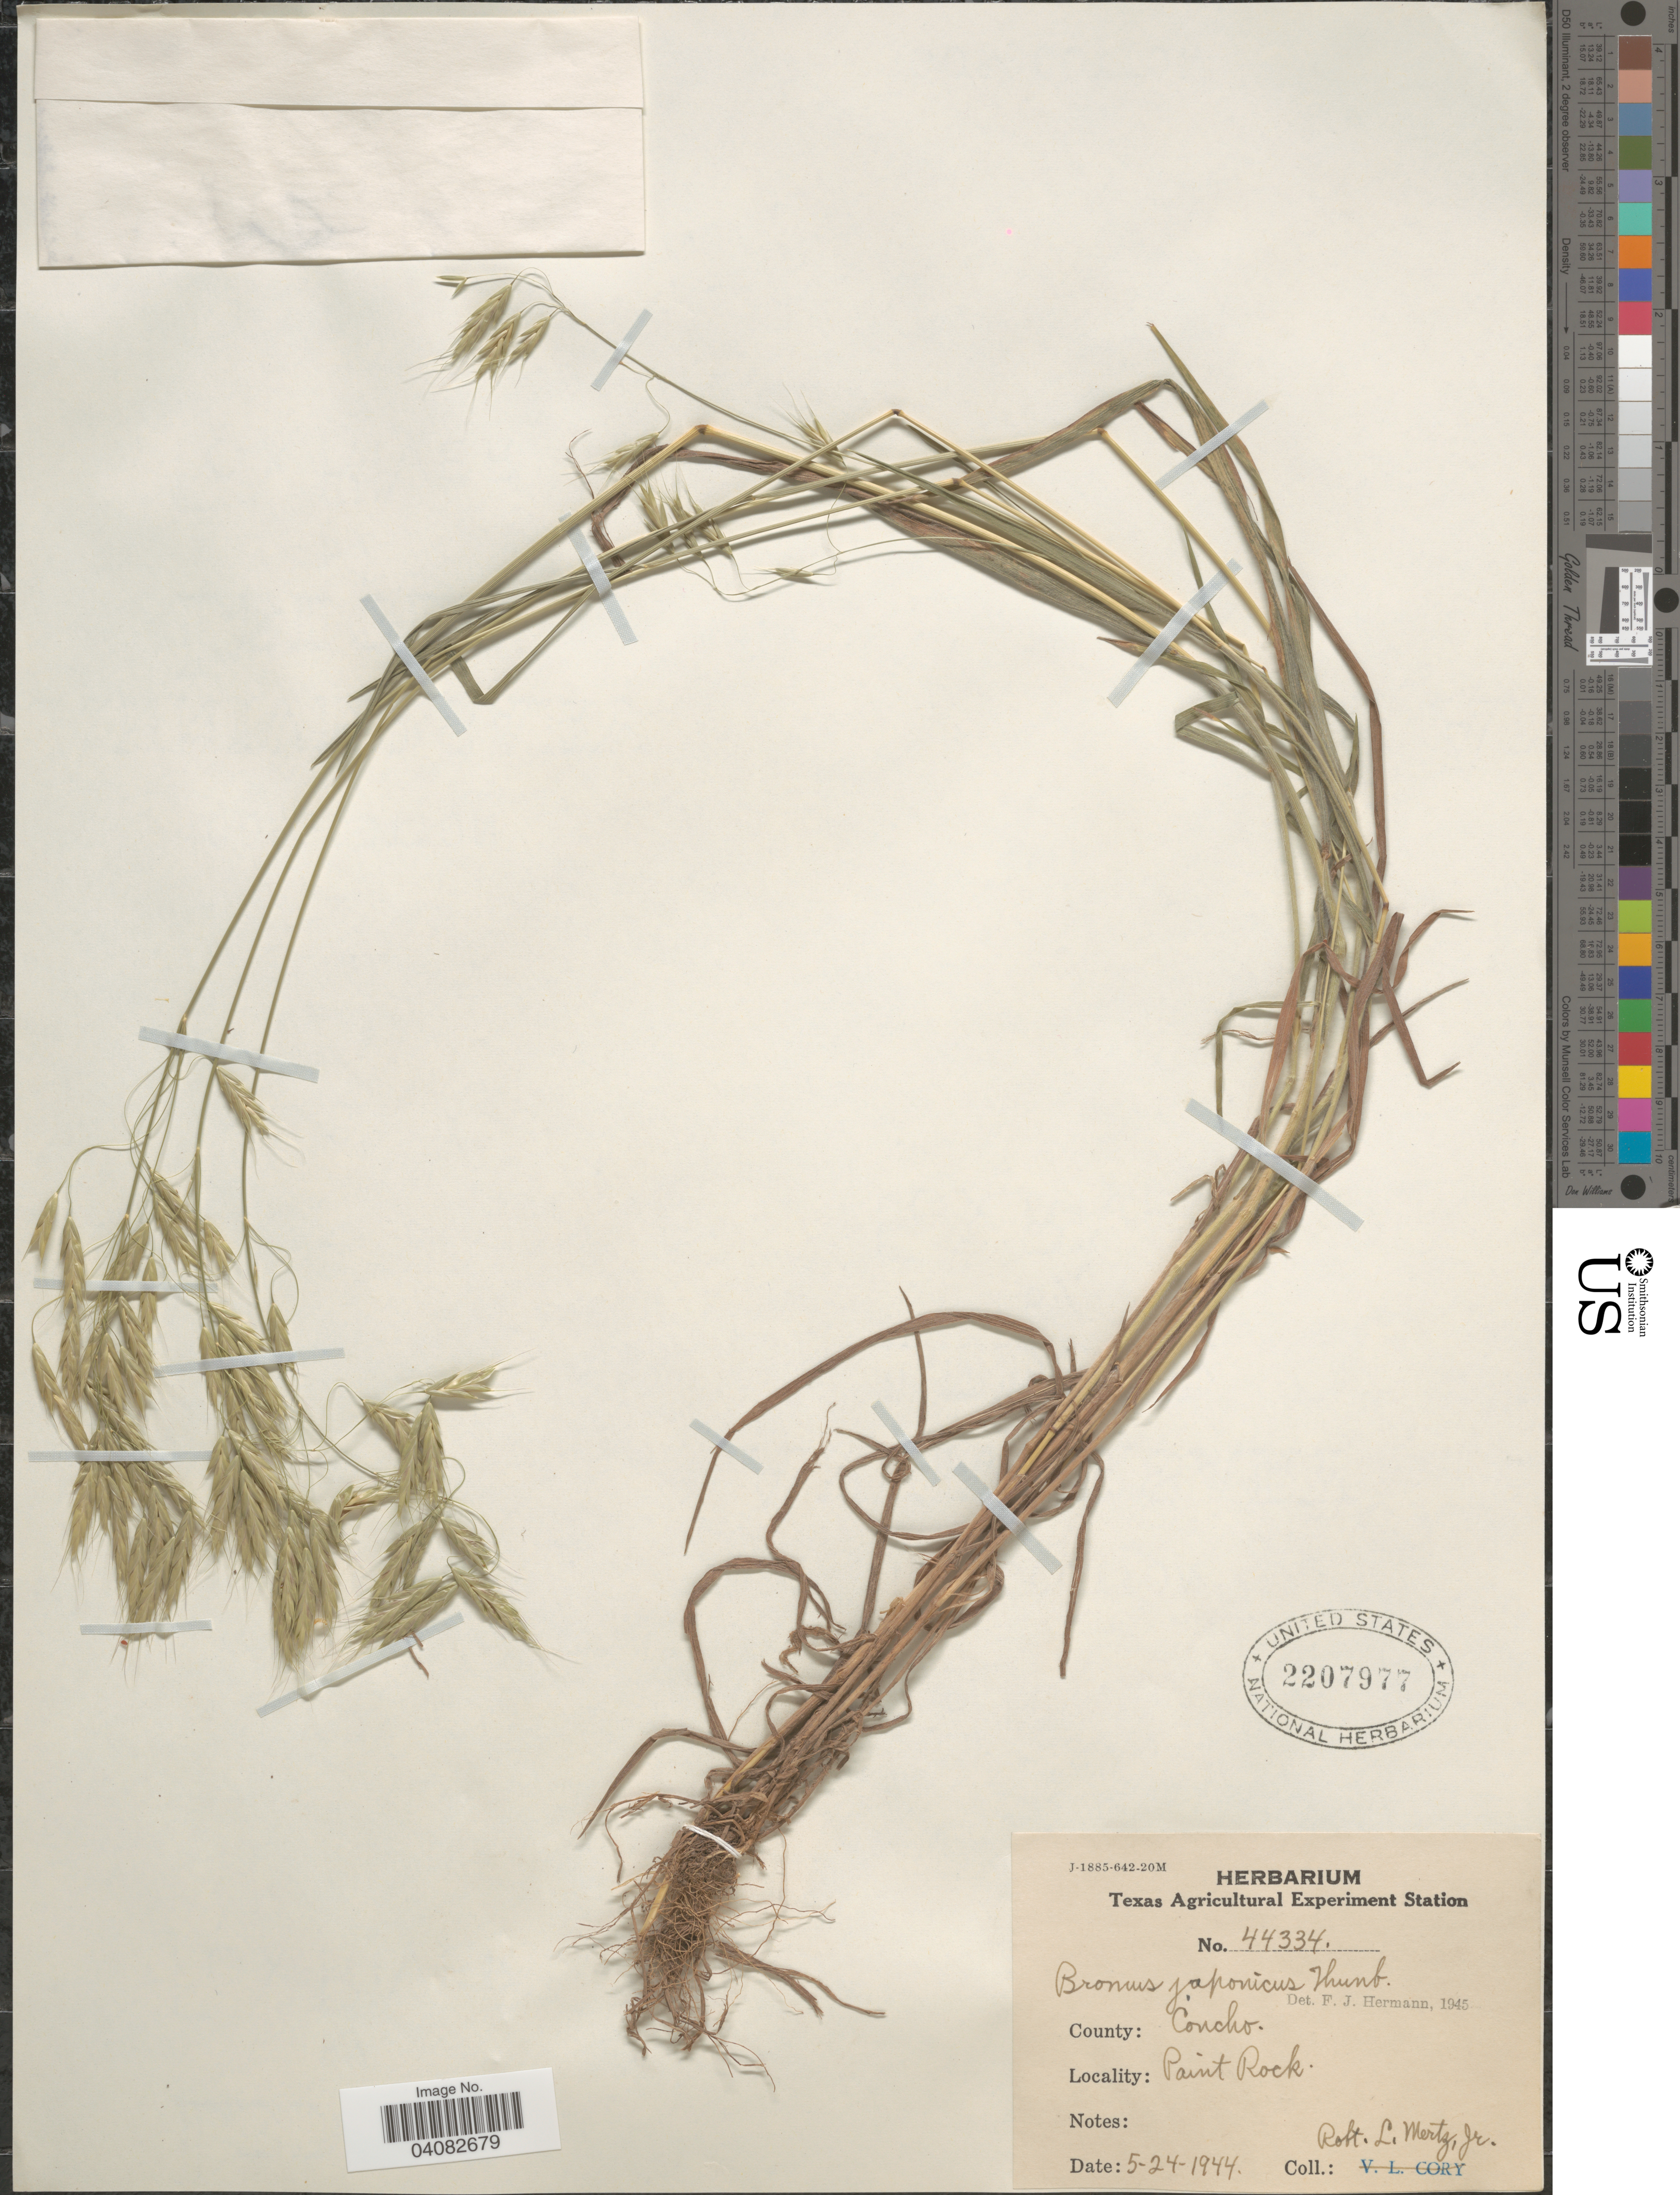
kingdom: Plantae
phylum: Tracheophyta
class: Liliopsida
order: Poales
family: Poaceae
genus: Bromus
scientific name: Bromus japonicus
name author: Houtt.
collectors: R. Mertz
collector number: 44334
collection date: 1944-05-24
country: United States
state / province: Texas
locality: County: Concho. Paint Rock.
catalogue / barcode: US 2207977